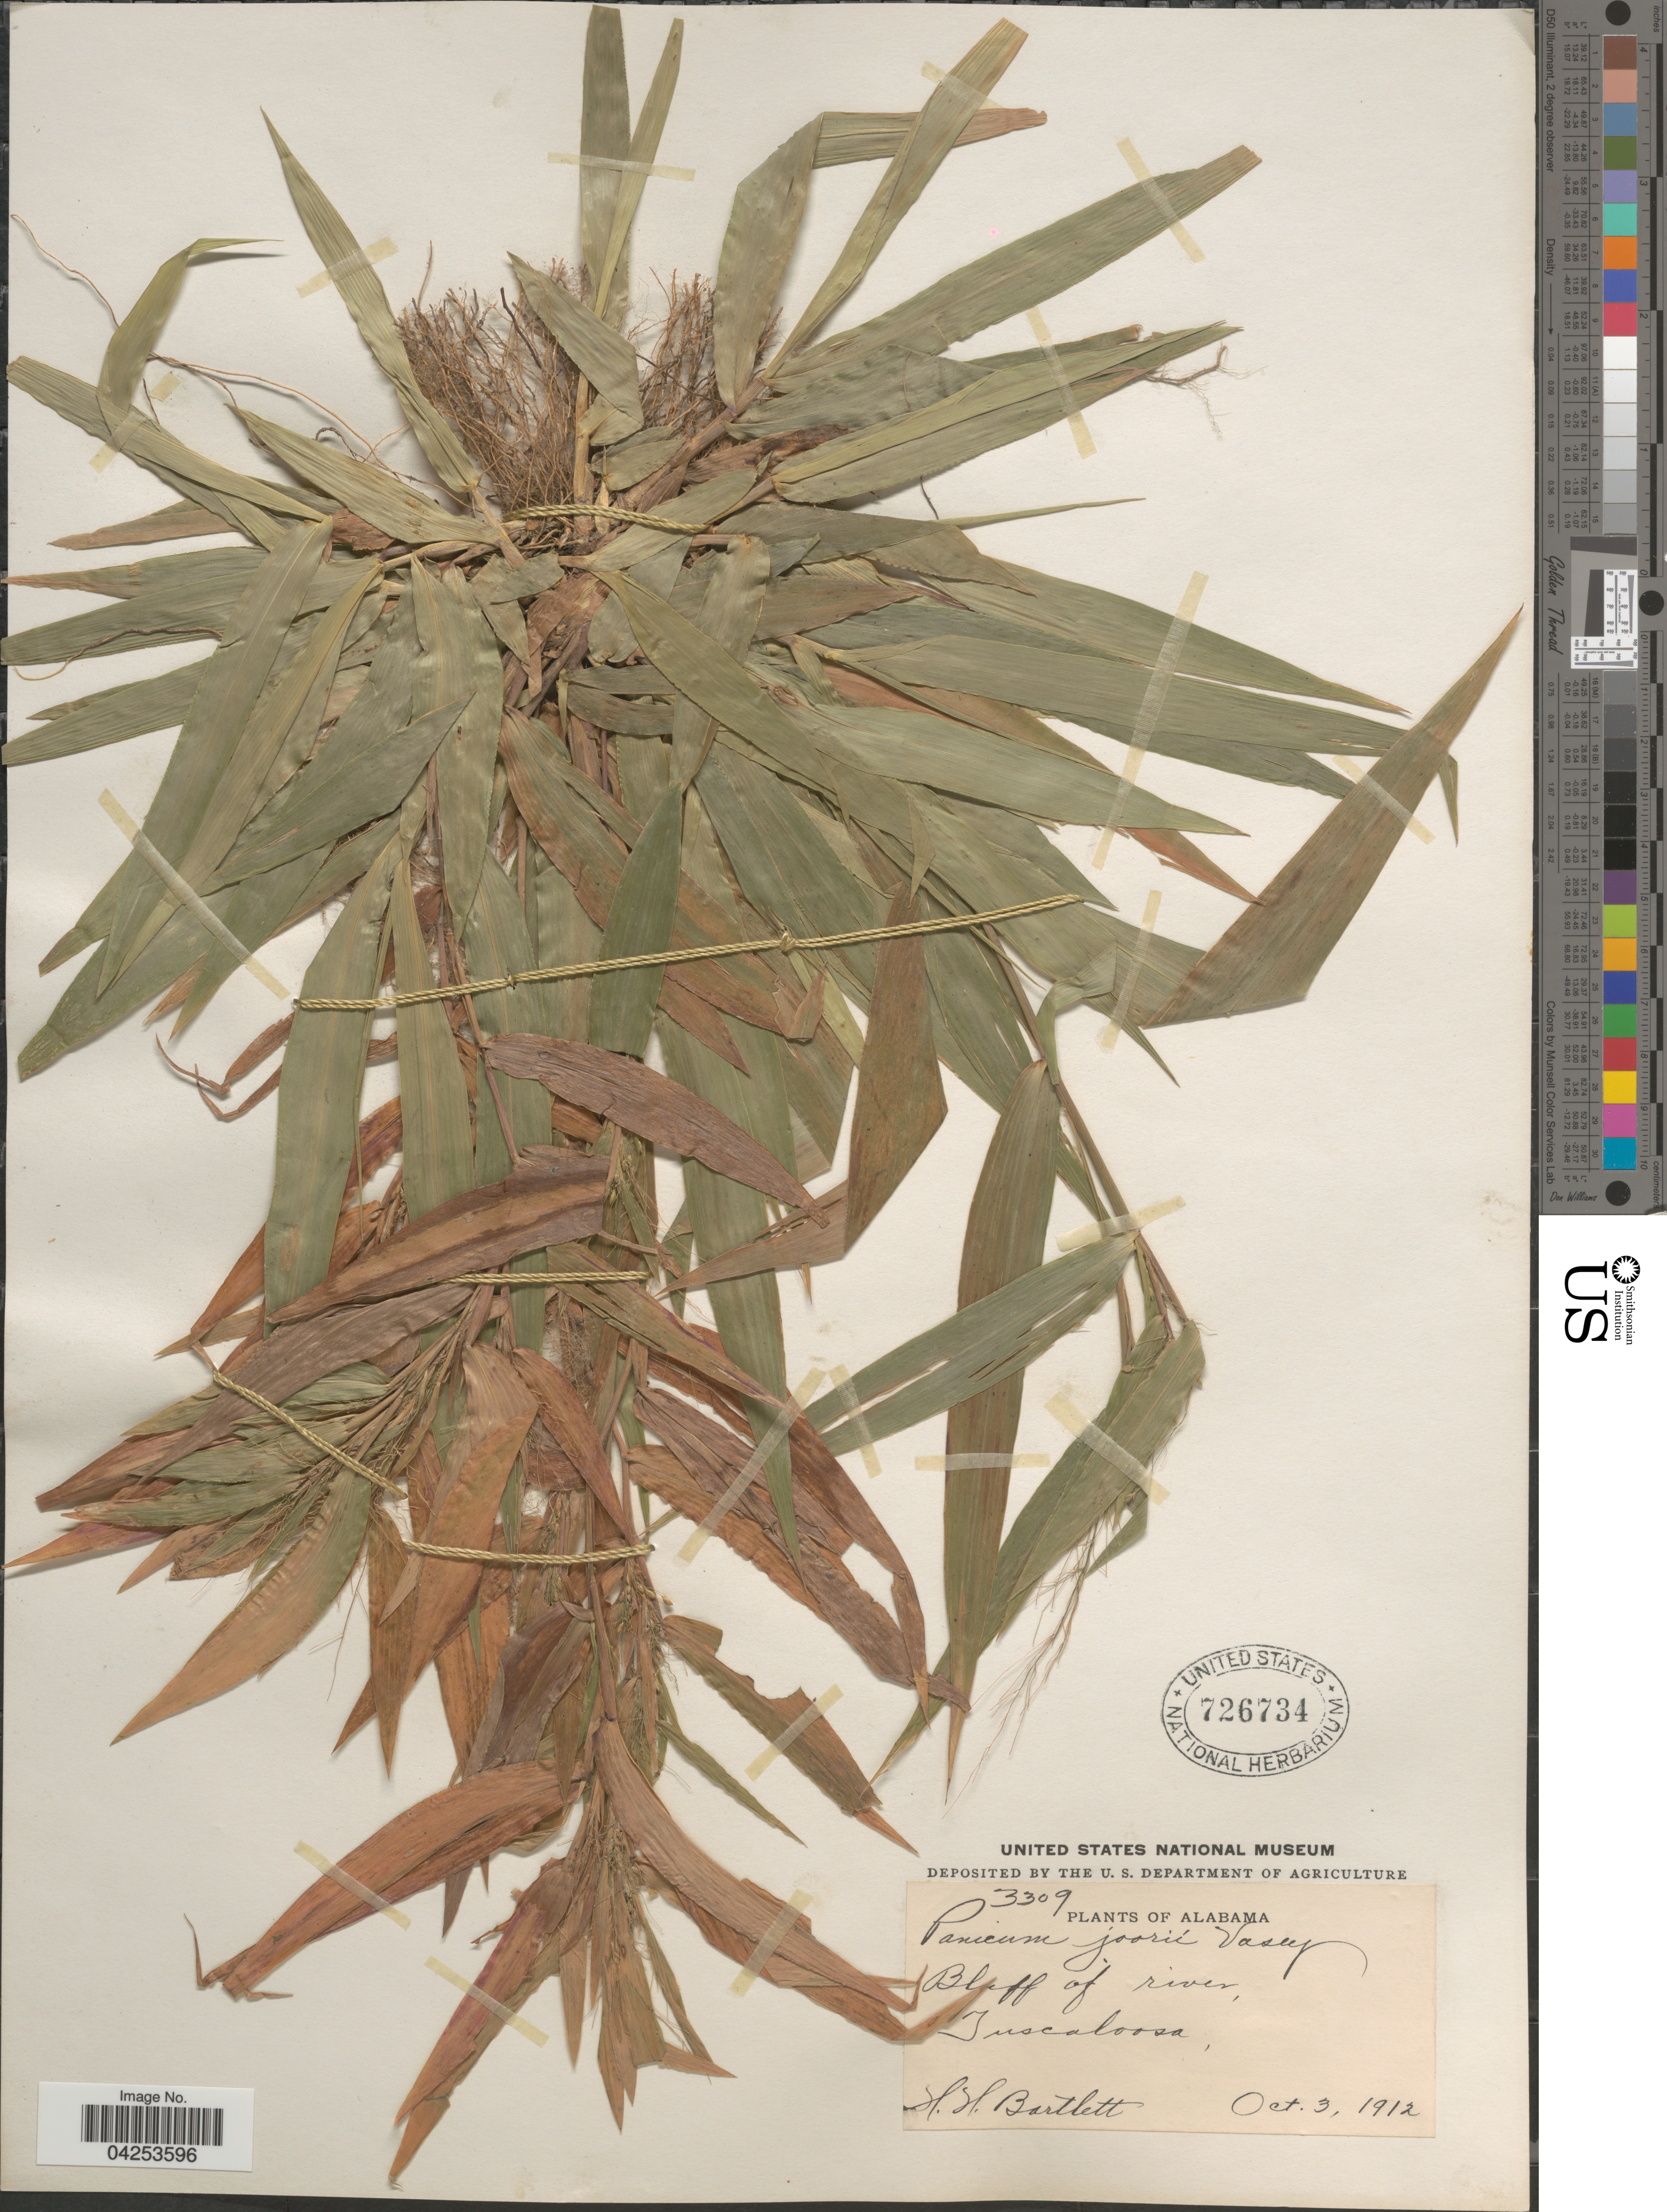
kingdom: Plantae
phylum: Tracheophyta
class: Liliopsida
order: Poales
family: Poaceae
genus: Dichanthelium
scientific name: Dichanthelium commutatum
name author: (Schult.) Gould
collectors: H. H. Bartlett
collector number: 3309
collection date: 1912-10-03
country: United States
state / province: Alabama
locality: Bluff of river, Tuscaloosa.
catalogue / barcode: US 726734